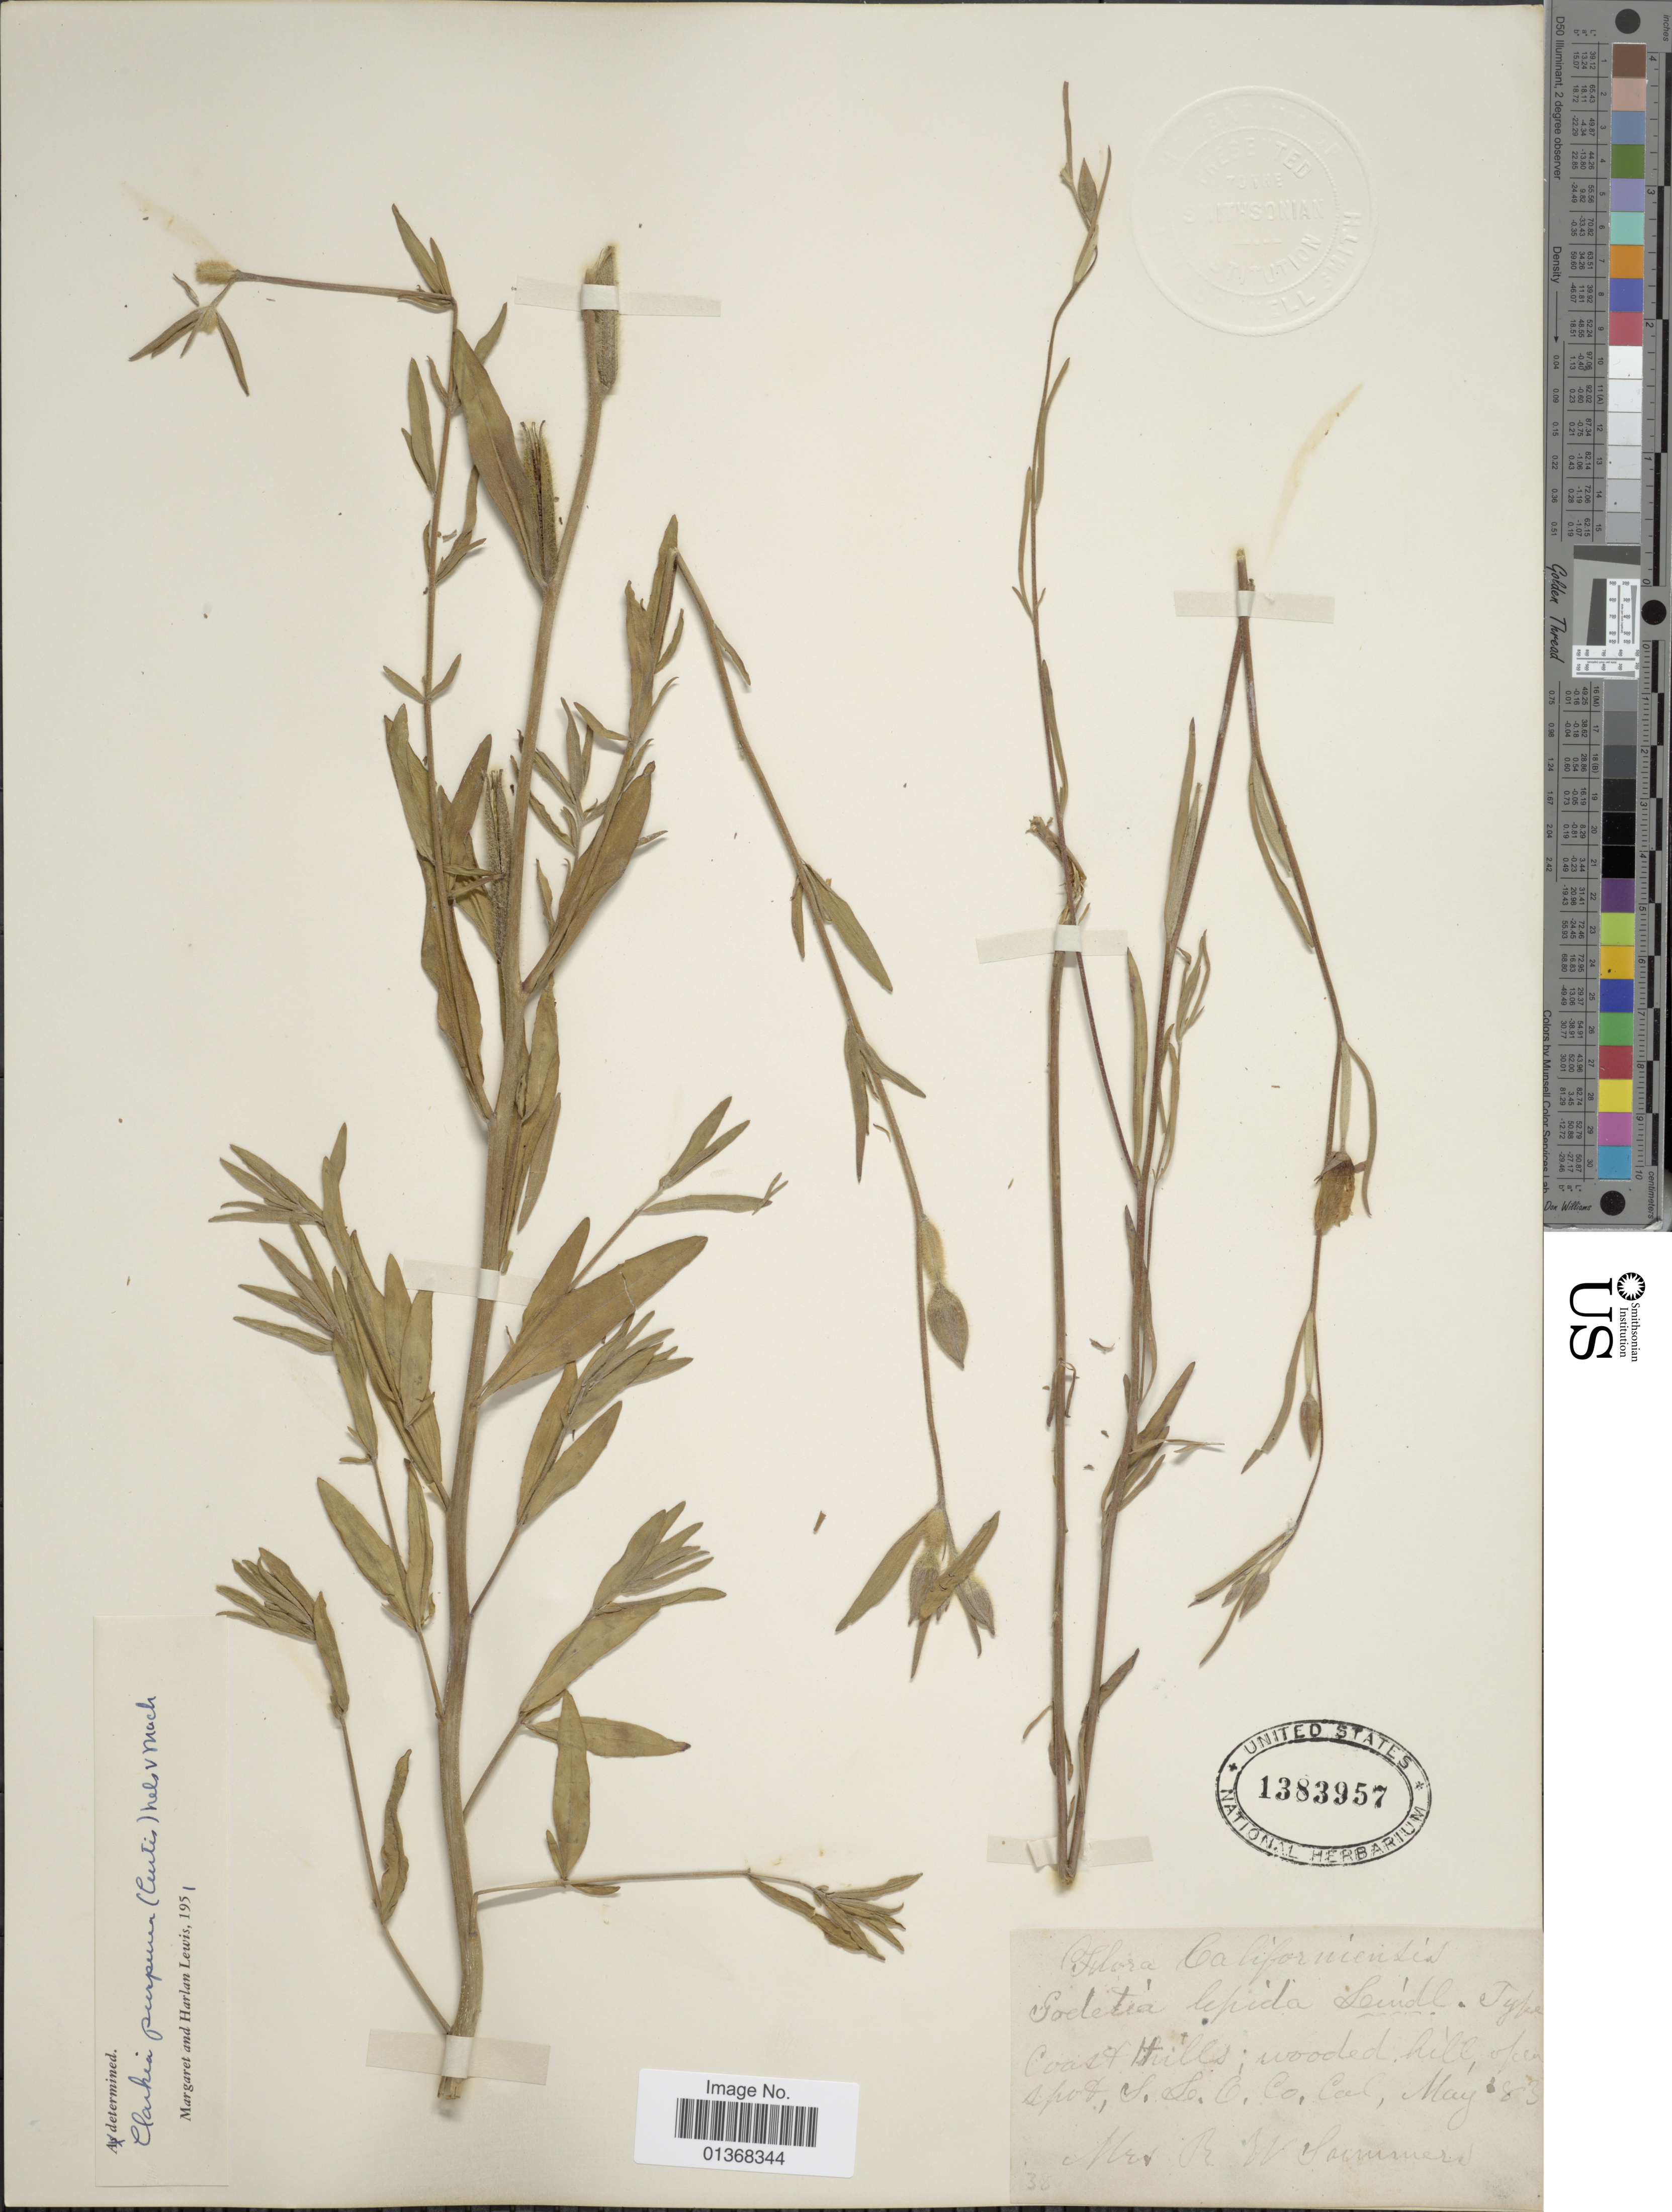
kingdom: Plantae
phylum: Tracheophyta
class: Magnoliopsida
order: Myrtales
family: Onagraceae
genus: Clarkia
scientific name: Clarkia purpurea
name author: (Curtis) A. Nelson & J.F. Macbr.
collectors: R. Summers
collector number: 38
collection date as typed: Transcribed d/m/y: /5/83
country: United States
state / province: California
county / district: San Luis Obispo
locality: Coast Hills; wooded hill, open spot, S. L. O. Co.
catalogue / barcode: US 1383957